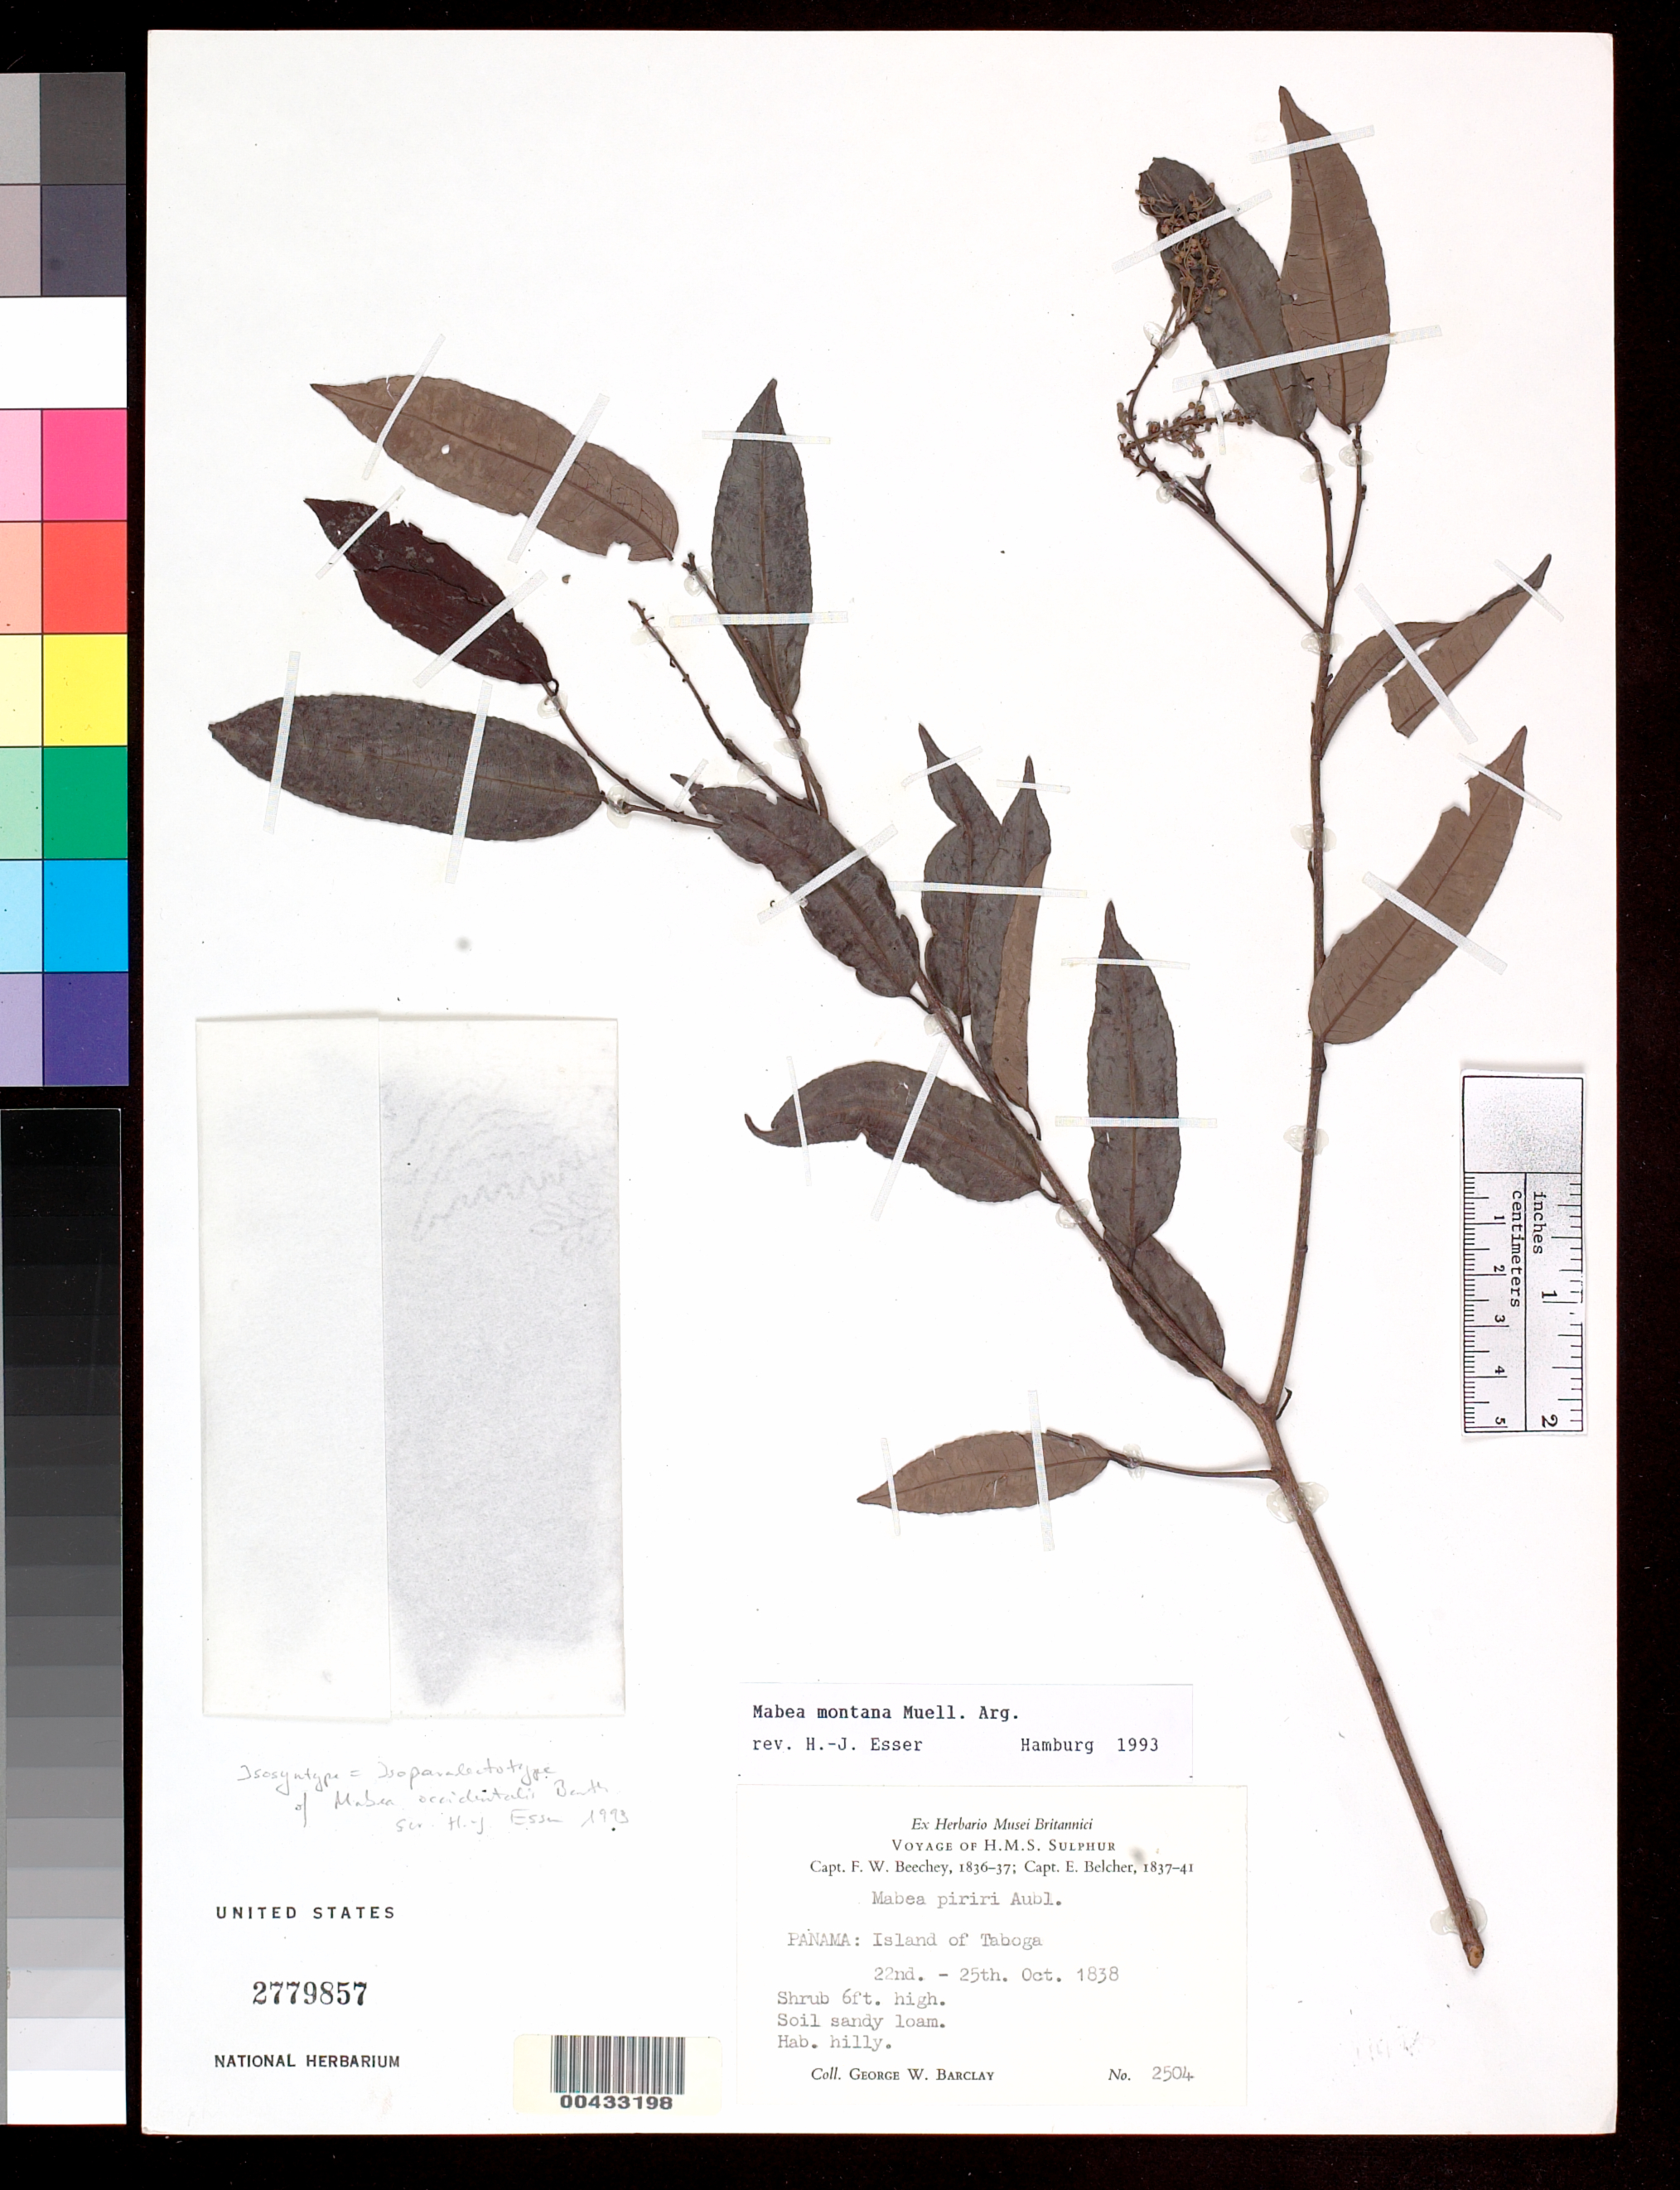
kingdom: Plantae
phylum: Tracheophyta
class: Magnoliopsida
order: Malpighiales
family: Euphorbiaceae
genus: Mabea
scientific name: Mabea occidentalis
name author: Benth.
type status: Isosyntype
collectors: G. W. Barclay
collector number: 2504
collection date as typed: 22 Oct 1838 to 25 Oct 1838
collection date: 1838-10-22/1838-10-25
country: Panama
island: Taboga Island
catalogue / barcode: US 2779857